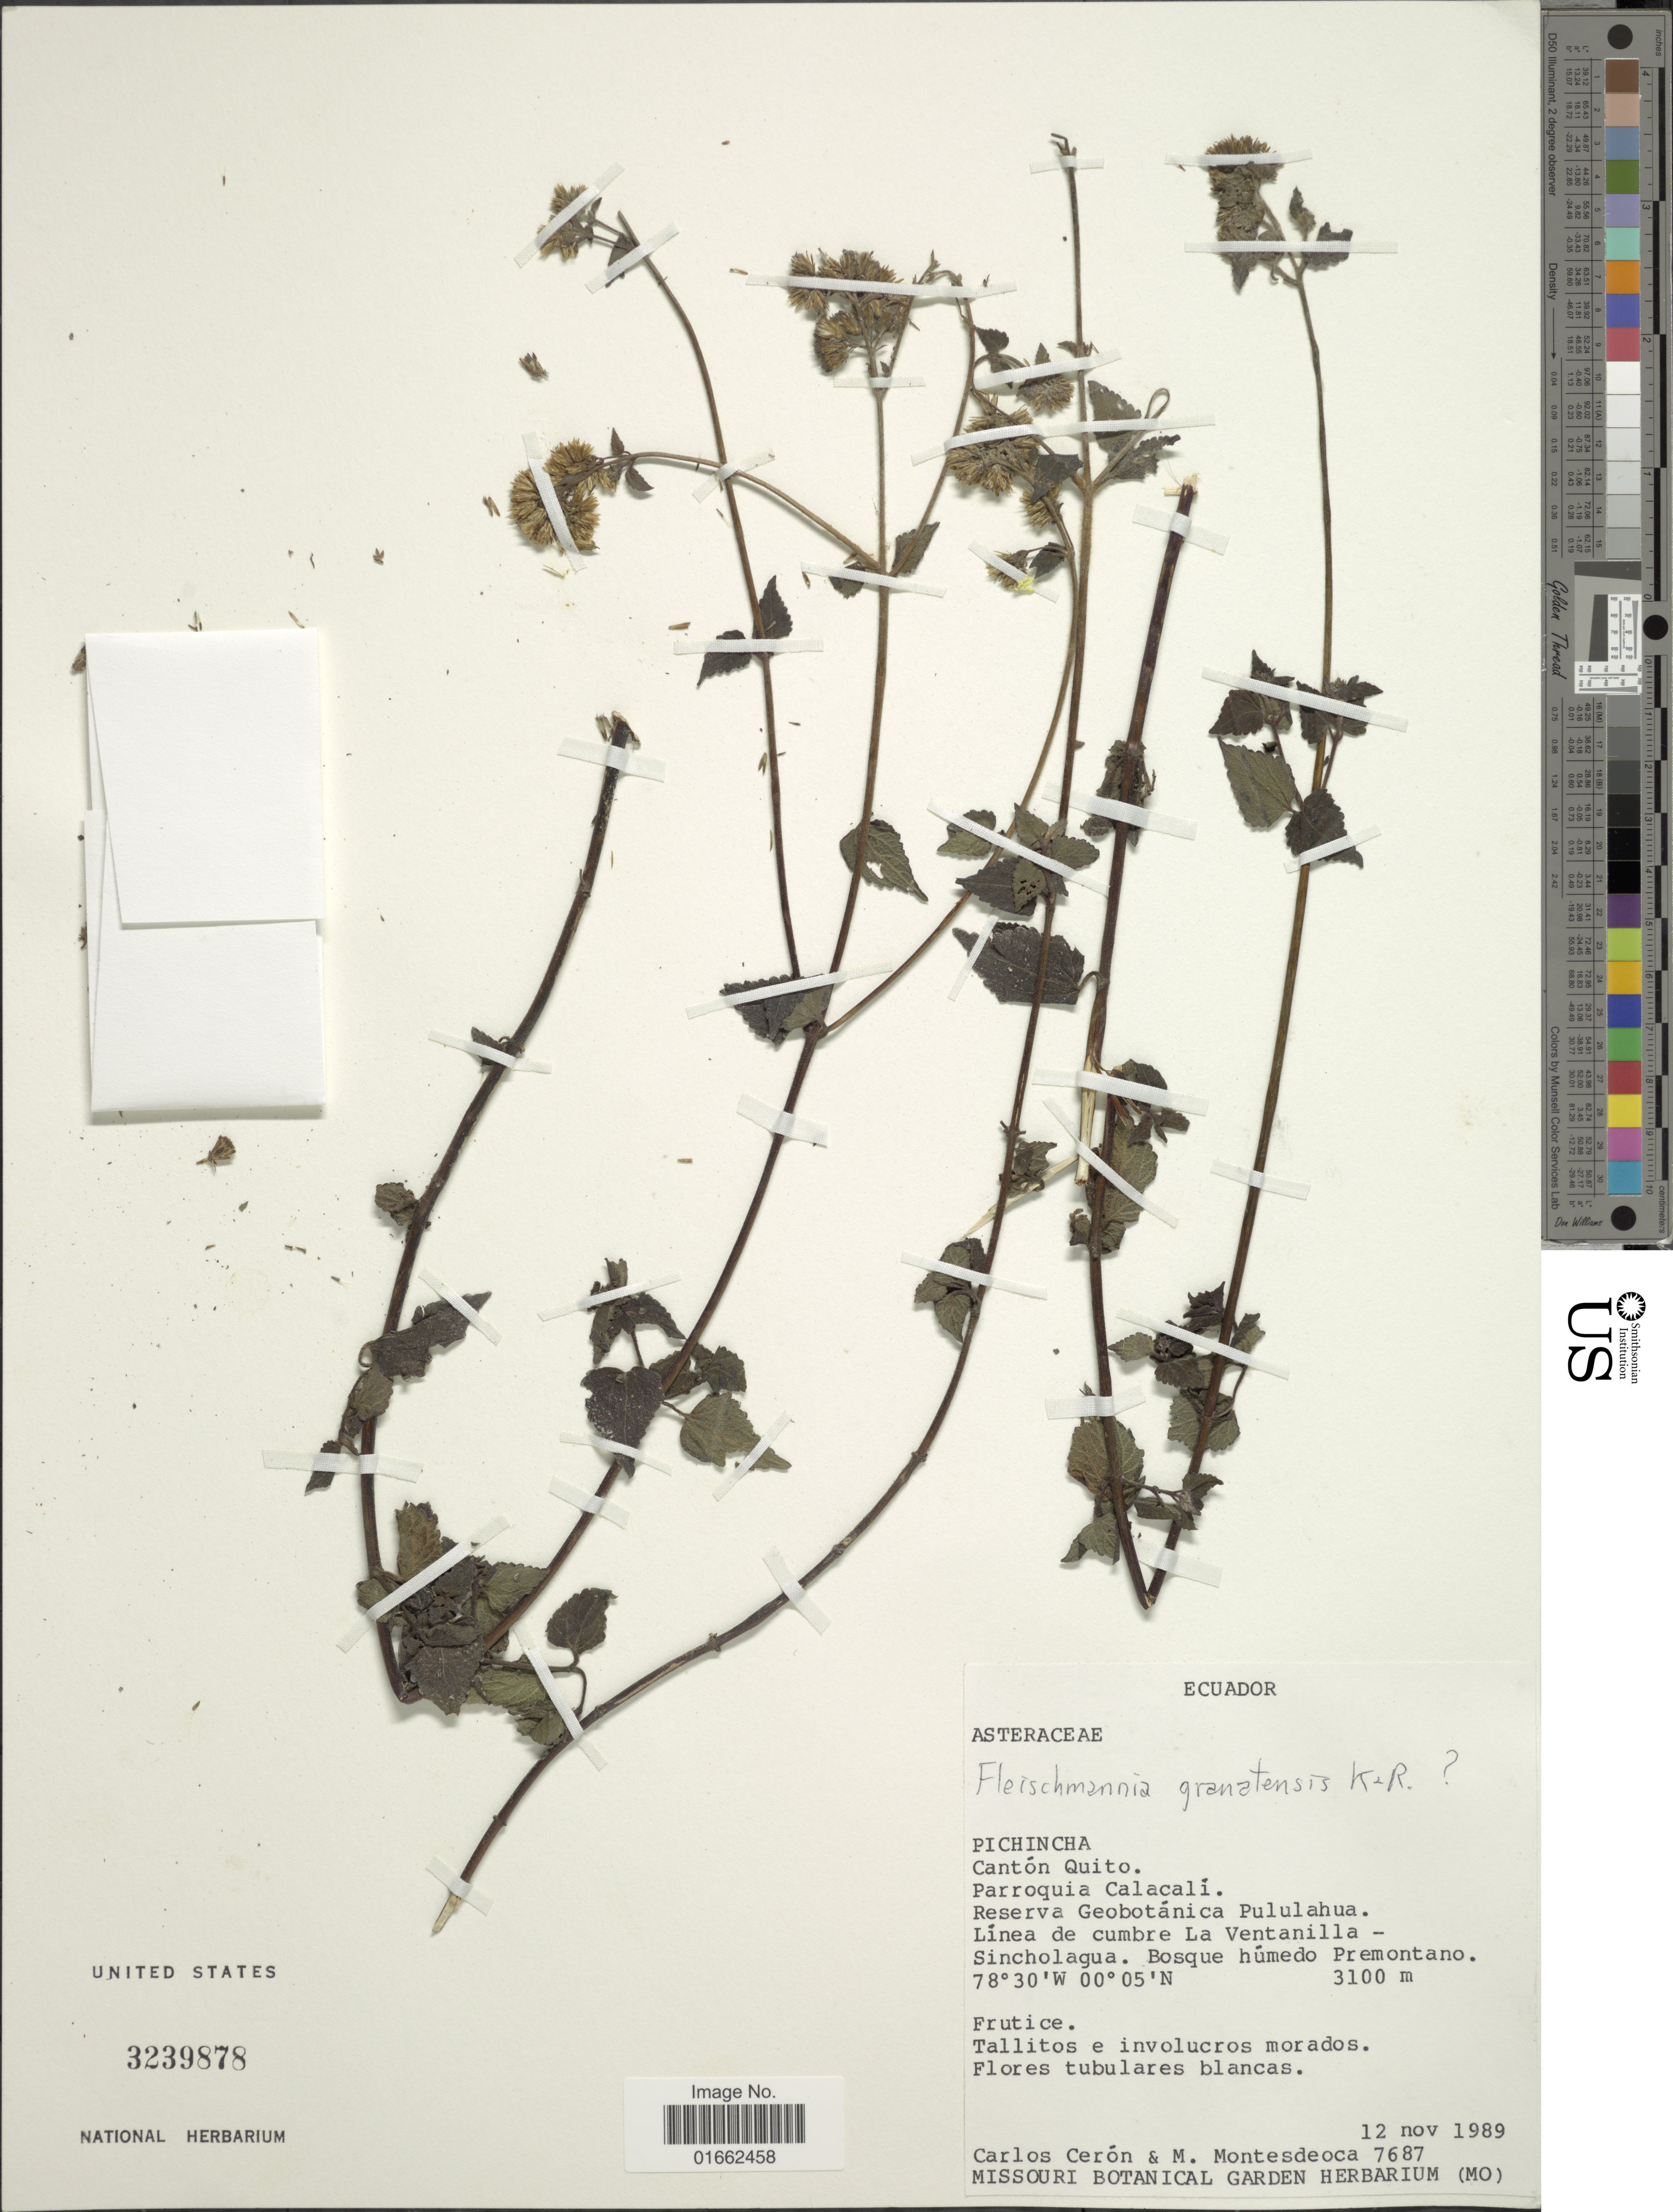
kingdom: Plantae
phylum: Tracheophyta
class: Magnoliopsida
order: Asterales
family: Asteraceae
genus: Fleischmannia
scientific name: Fleischmannia sp.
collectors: C. E. Cerón M. & M. Montesdeoca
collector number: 7687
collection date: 1989-11-12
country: Ecuador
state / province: Pichincha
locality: Pichincha. Cantón Quito. Parroquia Calacalí. Reserva Geobotánica Pululahua. Linea de cumbre La Ventanilla - Sincholagua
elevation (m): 3100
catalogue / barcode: US 3239878